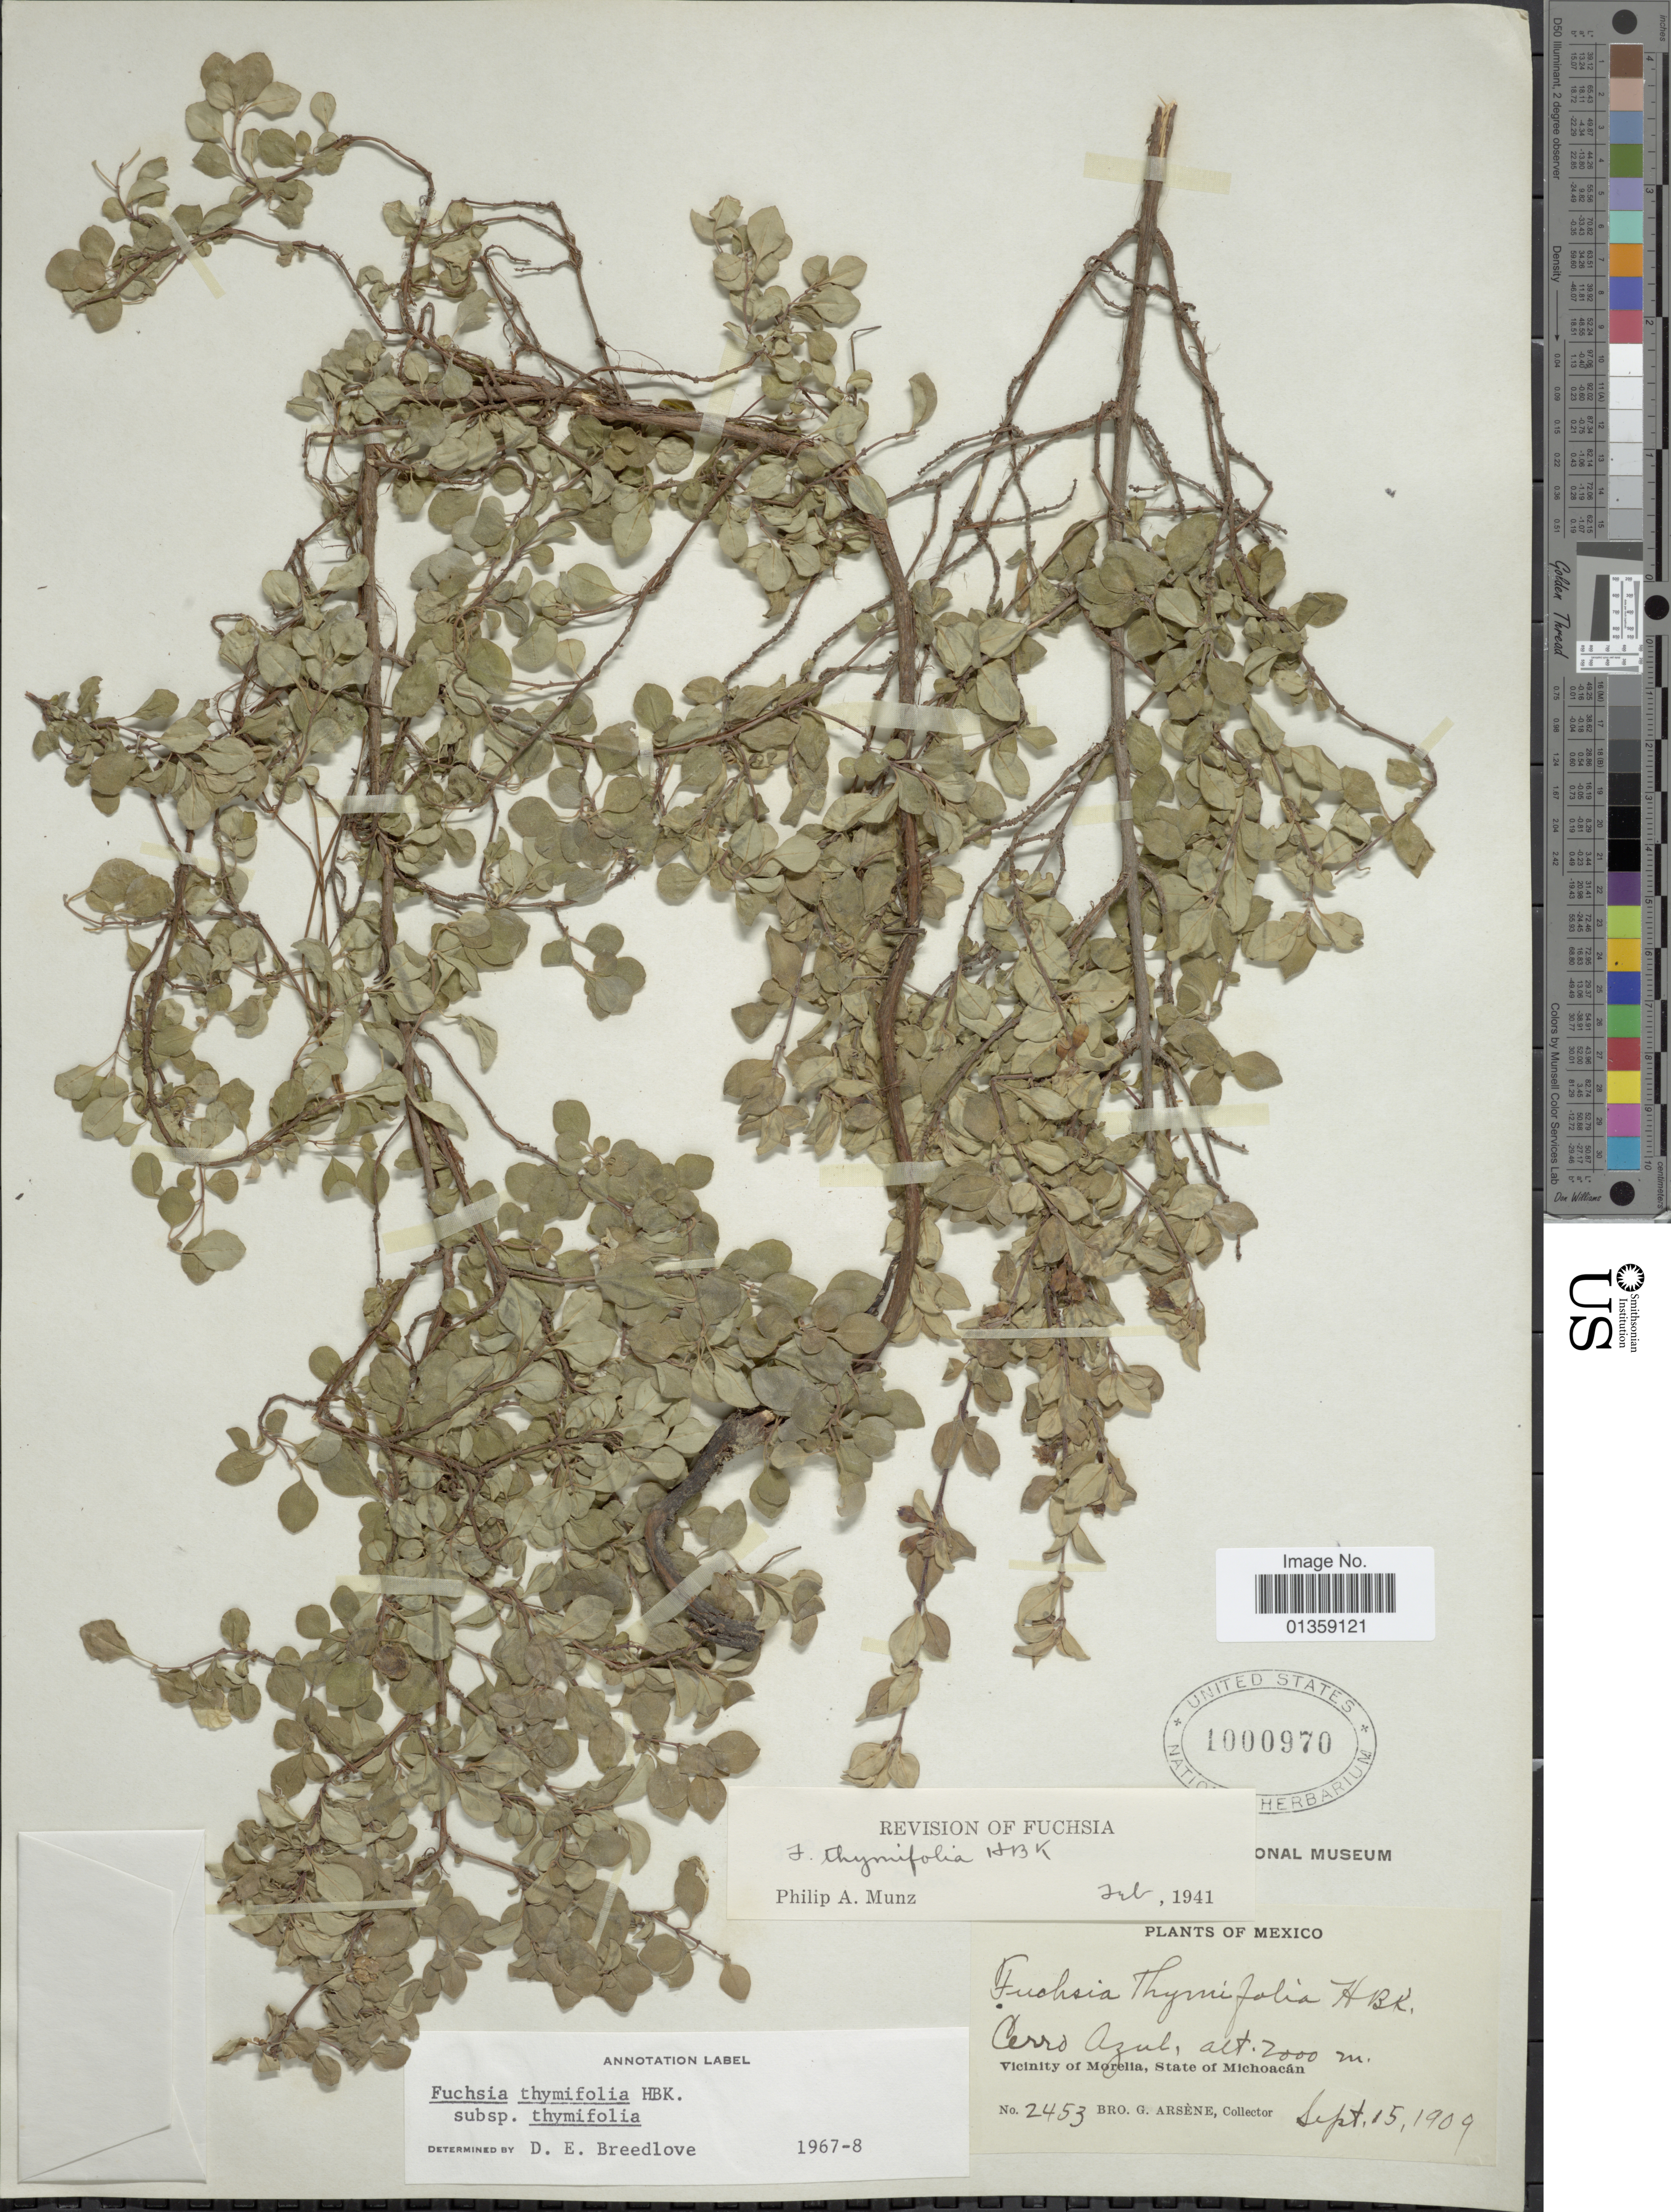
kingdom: Plantae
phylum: Tracheophyta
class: Magnoliopsida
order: Myrtales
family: Onagraceae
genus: Fuchsia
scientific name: Fuchsia thymifolia subsp. thymifolia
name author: Kunth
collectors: Bro. G. Arsène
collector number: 2453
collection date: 1909-09-15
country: Mexico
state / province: Michoacán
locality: Cerro Azul, Vicinity of Morelia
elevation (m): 2000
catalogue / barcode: US 1000970